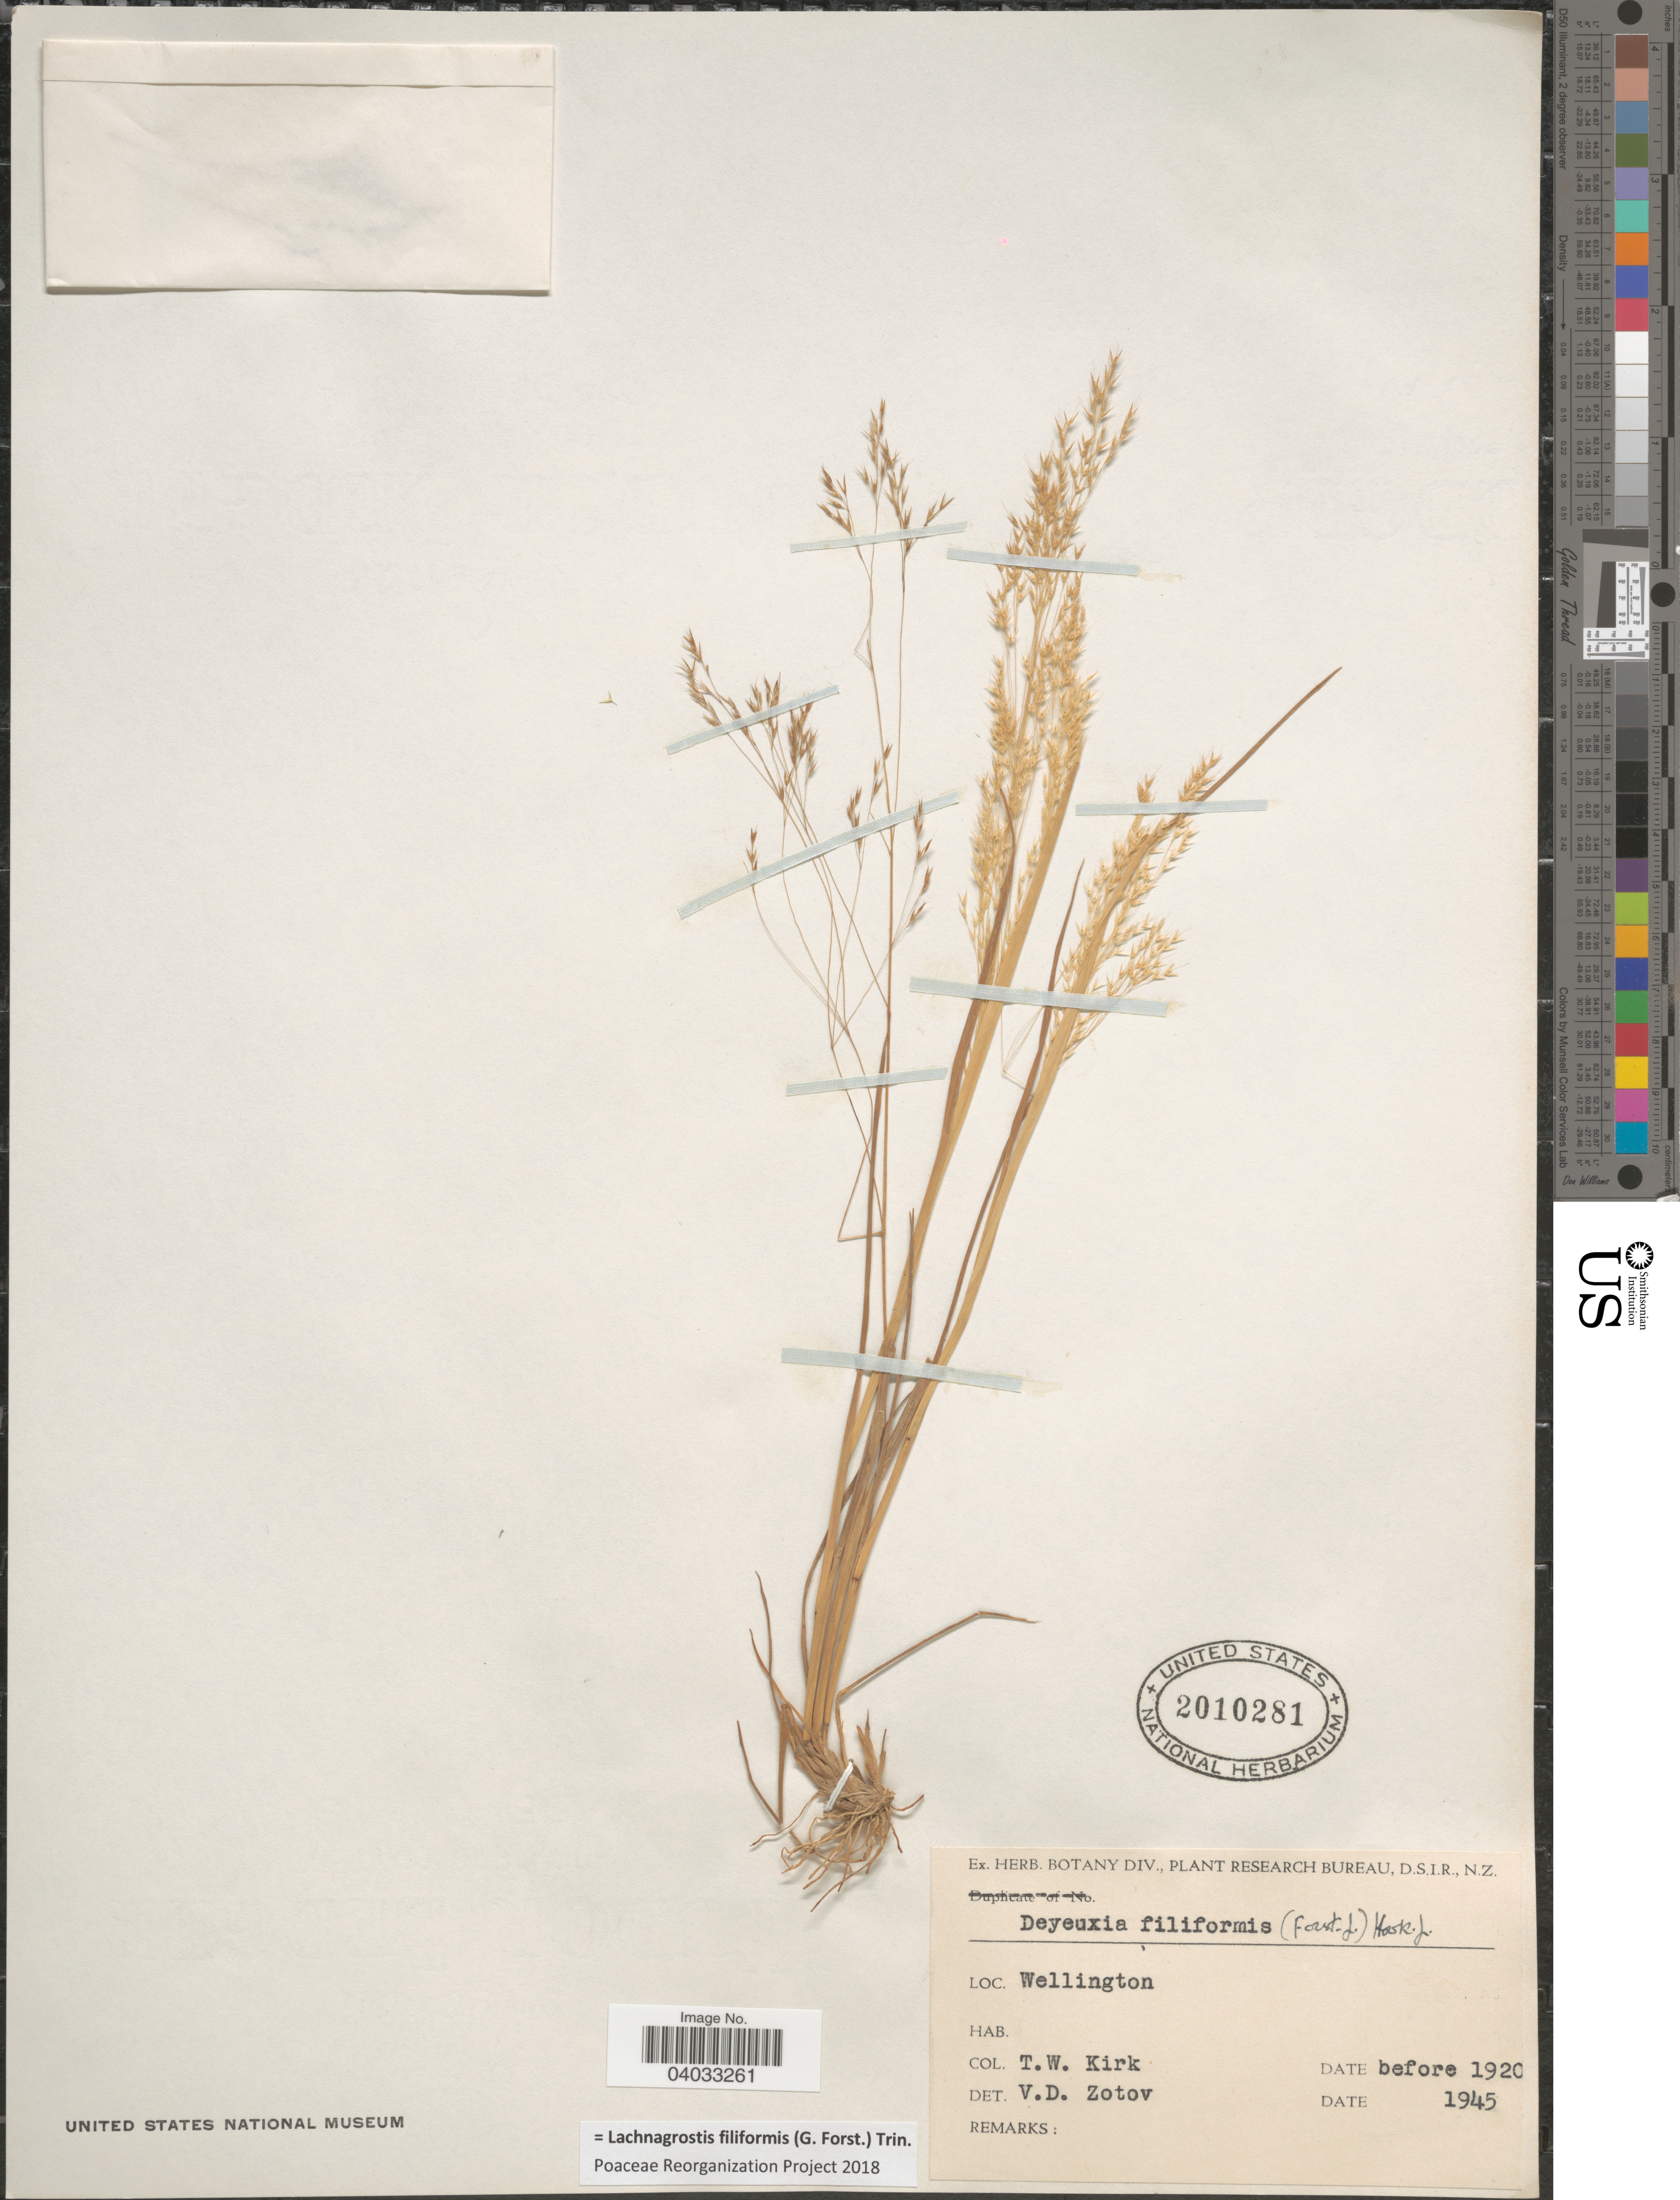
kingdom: Plantae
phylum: Tracheophyta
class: Liliopsida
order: Poales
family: Poaceae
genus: Lachnagrostis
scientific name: Lachnagrostis filiformis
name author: (J.R. Forst.) Trin.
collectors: T. Kirk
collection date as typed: before 1920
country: New Zealand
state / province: Wellington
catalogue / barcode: US 2010281